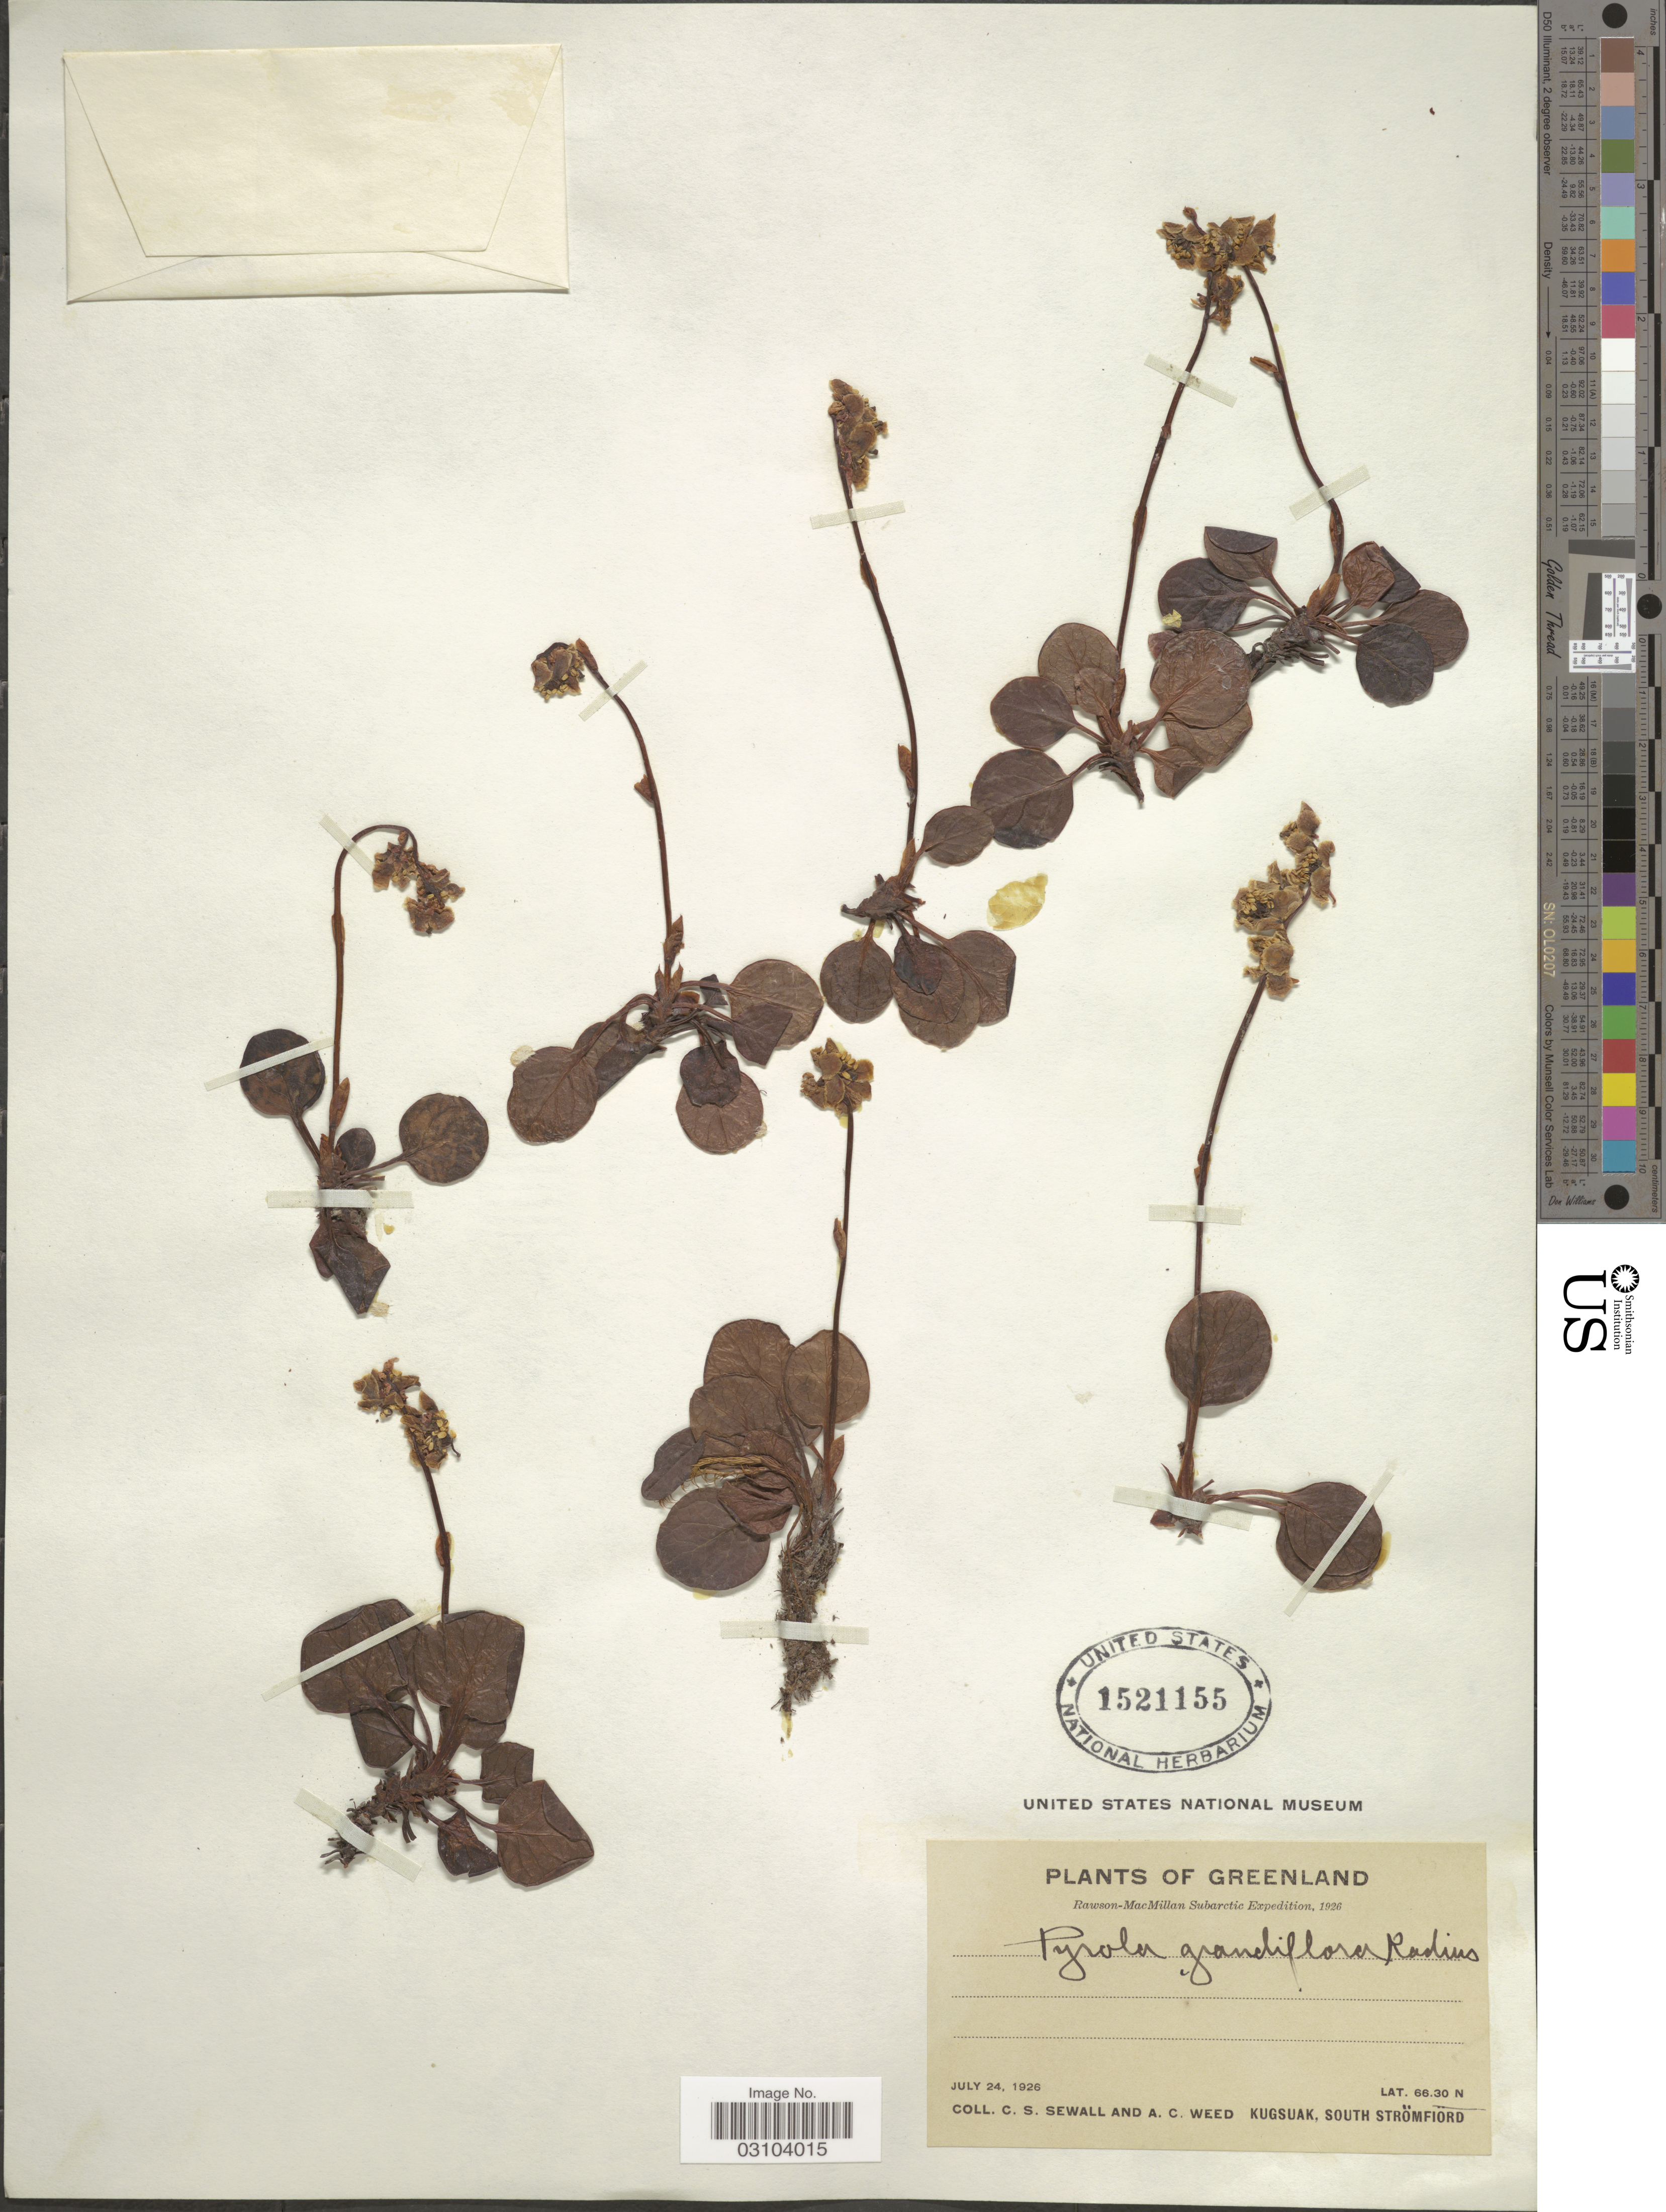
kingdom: Plantae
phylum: Tracheophyta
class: Magnoliopsida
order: Ericales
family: Ericaceae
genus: Pyrola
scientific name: Pyrola grandiflora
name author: Radius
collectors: C. Sewall & A. Weed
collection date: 1926-07-24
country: Greenland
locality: Kugsuak, South Strömfiord.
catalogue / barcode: US 1521155